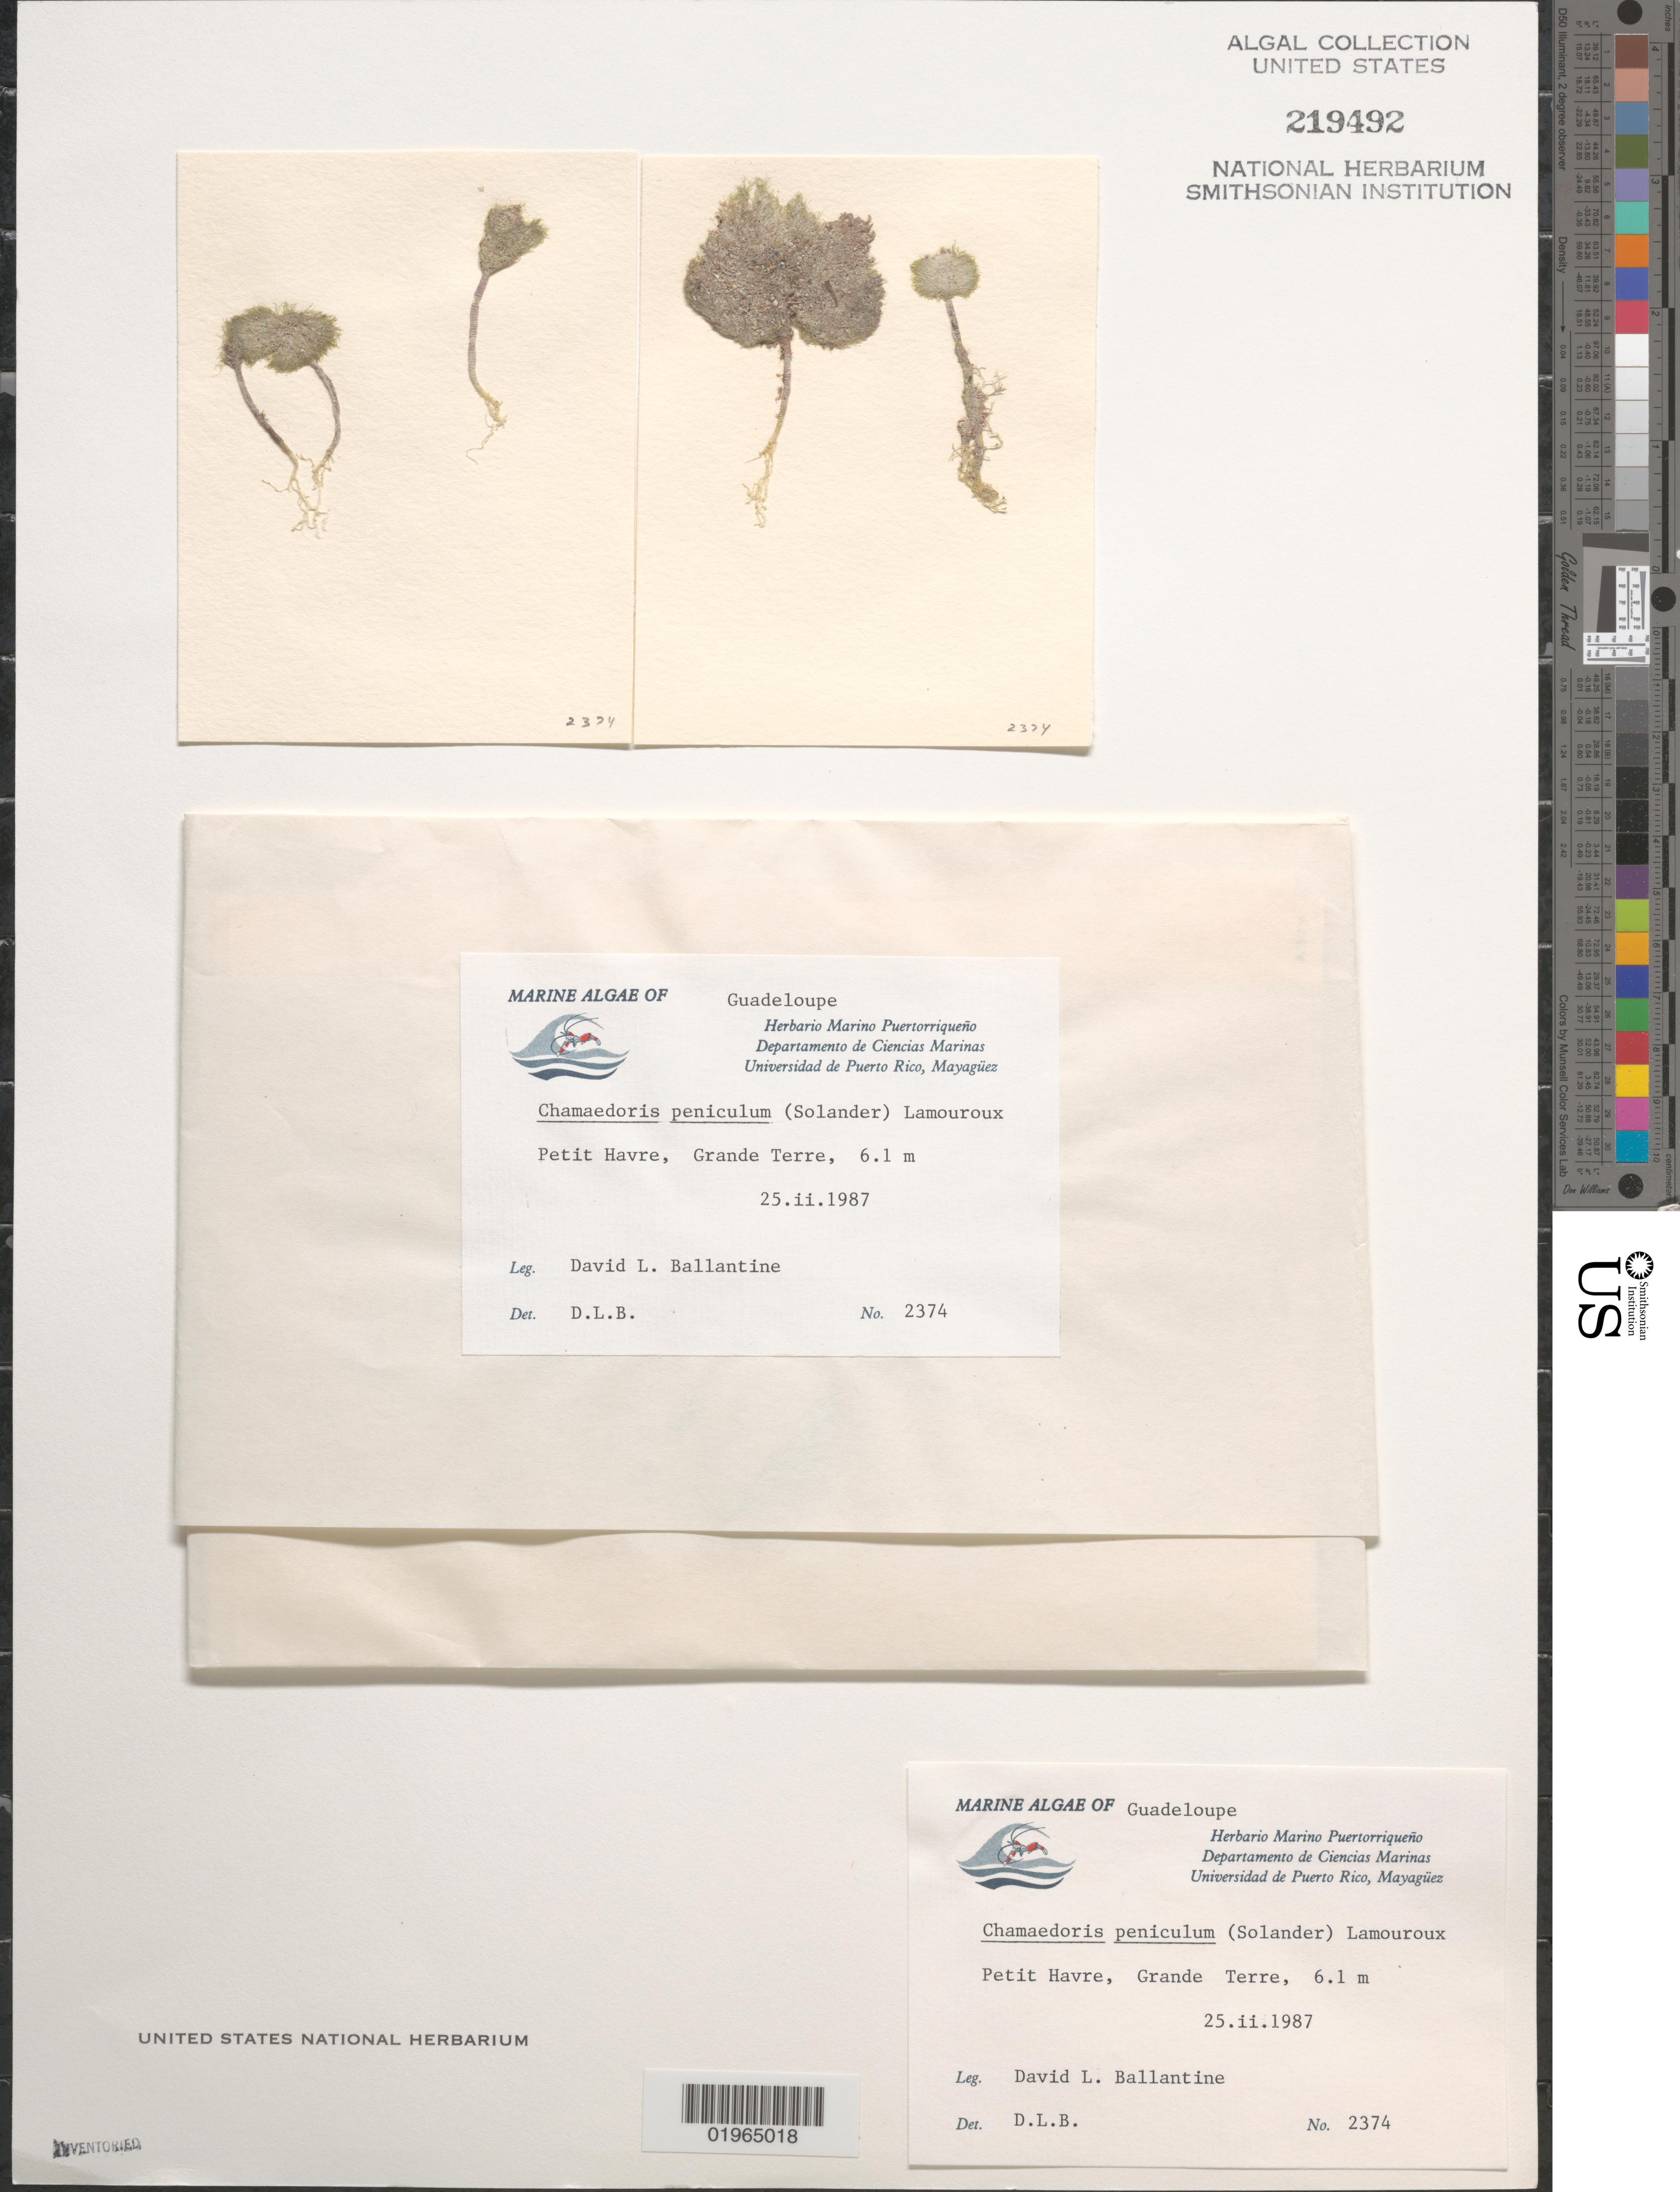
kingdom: Plantae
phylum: Chlorophyta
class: Ulvophyceae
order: Siphonocladales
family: Siphonocladaceae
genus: Chamaedoris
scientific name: Chamaedoris peniculum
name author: (J. Ellis & Sol.) Kuntze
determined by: Ballantine, D. L.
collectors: D.L. Ballantine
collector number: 2374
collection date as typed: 25 Feb 1987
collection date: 1987-02-25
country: Guadeloupe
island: Grande Terre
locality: Petit Havre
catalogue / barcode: US 219492